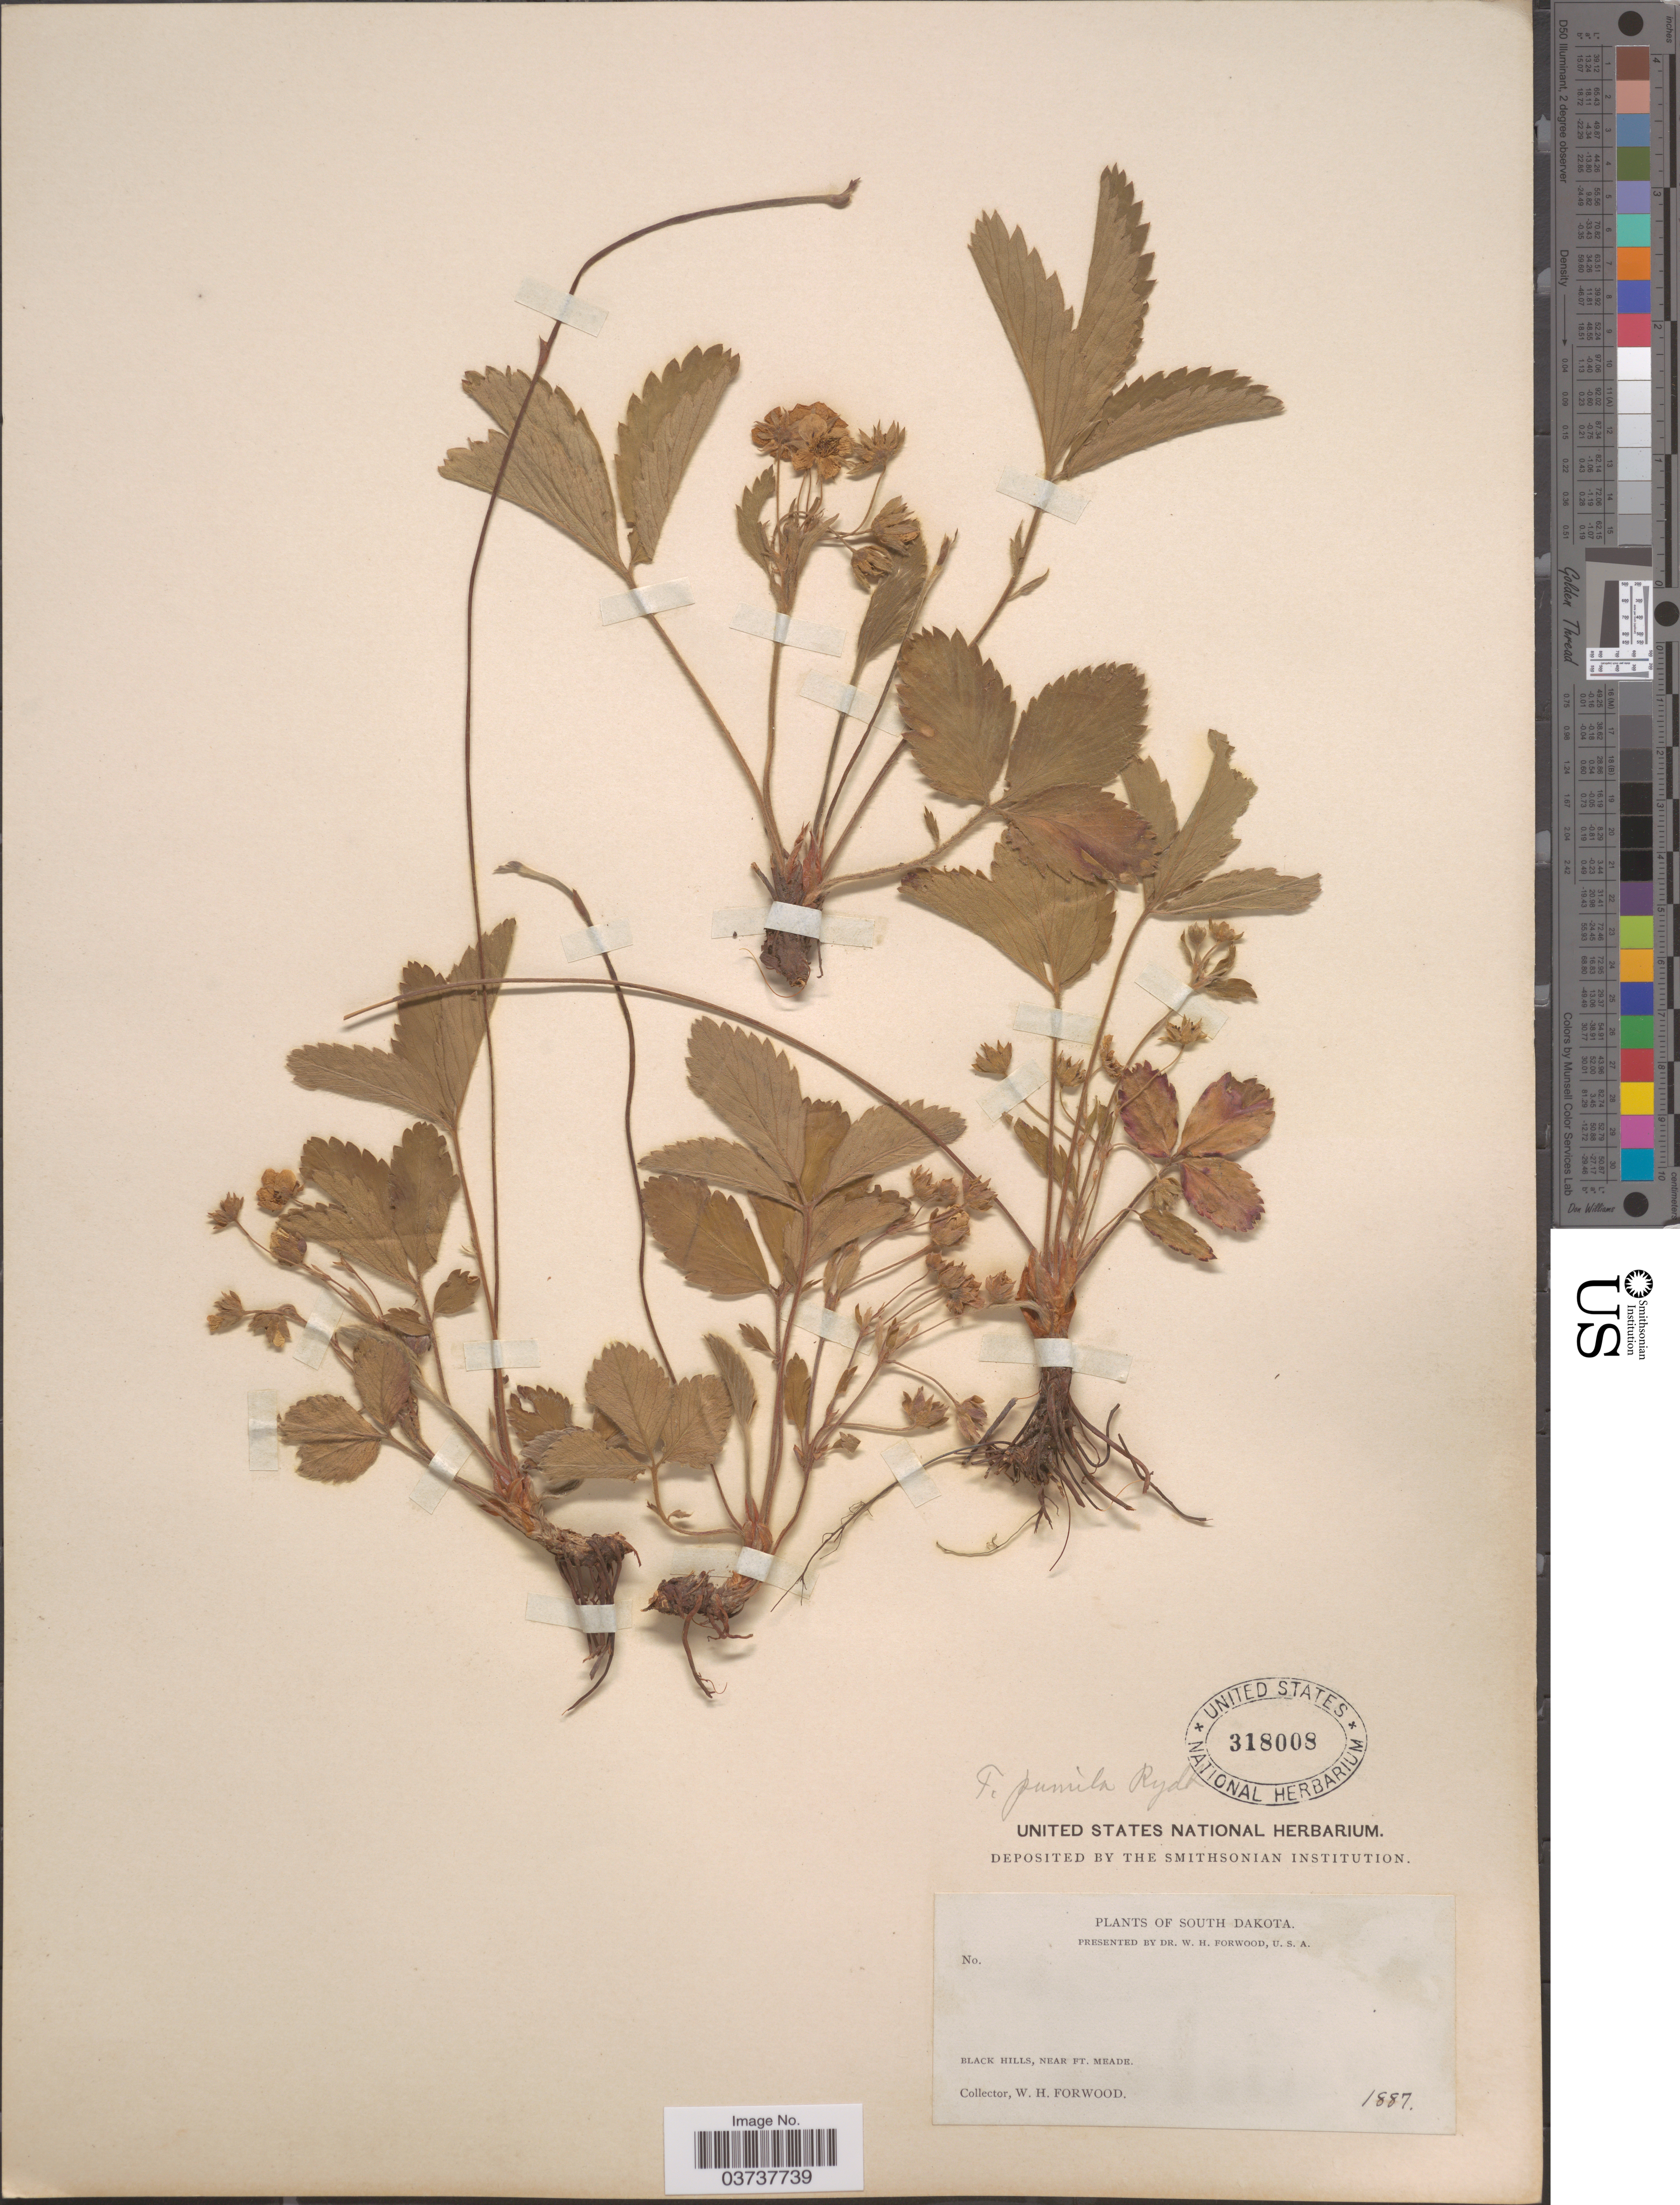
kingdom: Plantae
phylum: Tracheophyta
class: Magnoliopsida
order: Rosales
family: Rosaceae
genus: Fragaria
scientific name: Fragaria virginiana subsp. glauca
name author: (S. Watson) Staudt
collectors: W. Forwood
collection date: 1887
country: United States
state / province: South Dakota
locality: Black Hills, near Ft. Meade.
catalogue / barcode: US 318008